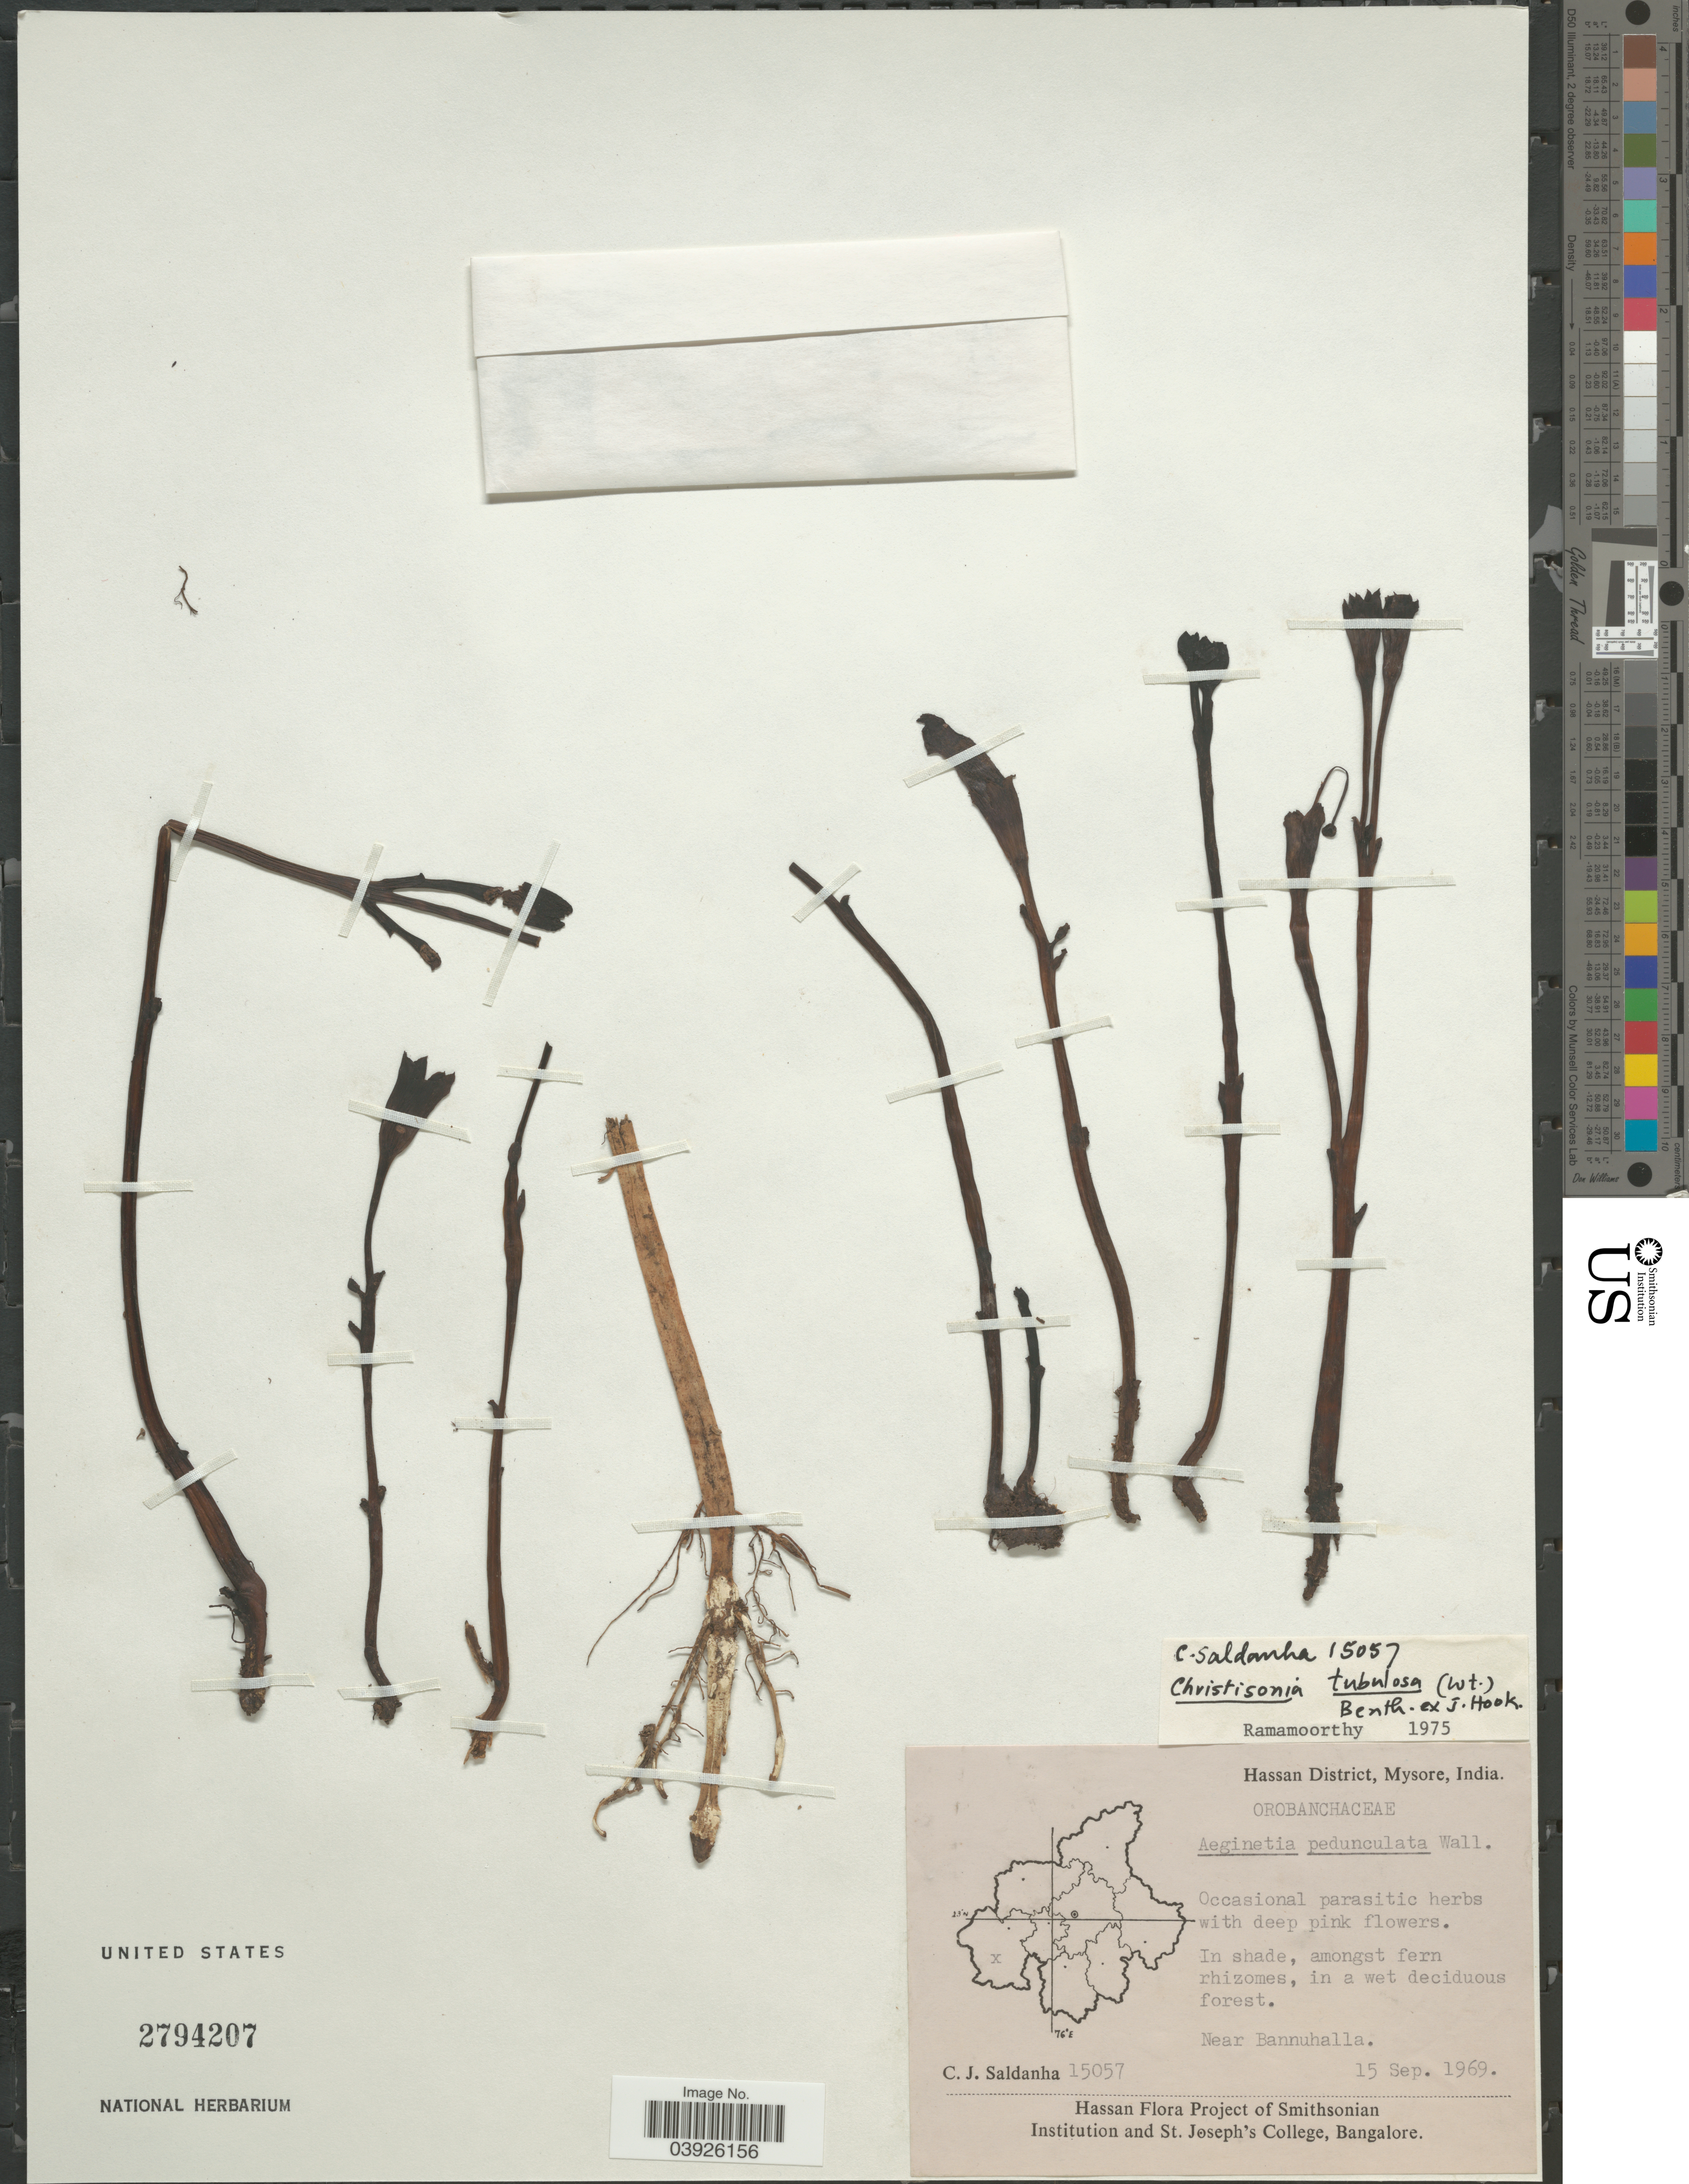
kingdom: Plantae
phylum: Tracheophyta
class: Magnoliopsida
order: Lamiales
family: Orobanchaceae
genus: Christisonia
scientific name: Christisonia tubulosa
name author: (Wight) Benth. ex Hook. f.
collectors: C. J. Saldanha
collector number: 15057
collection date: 1969-09-15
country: India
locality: Hassan District, Mysore. Near Bannuhalla.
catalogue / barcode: US 2794207